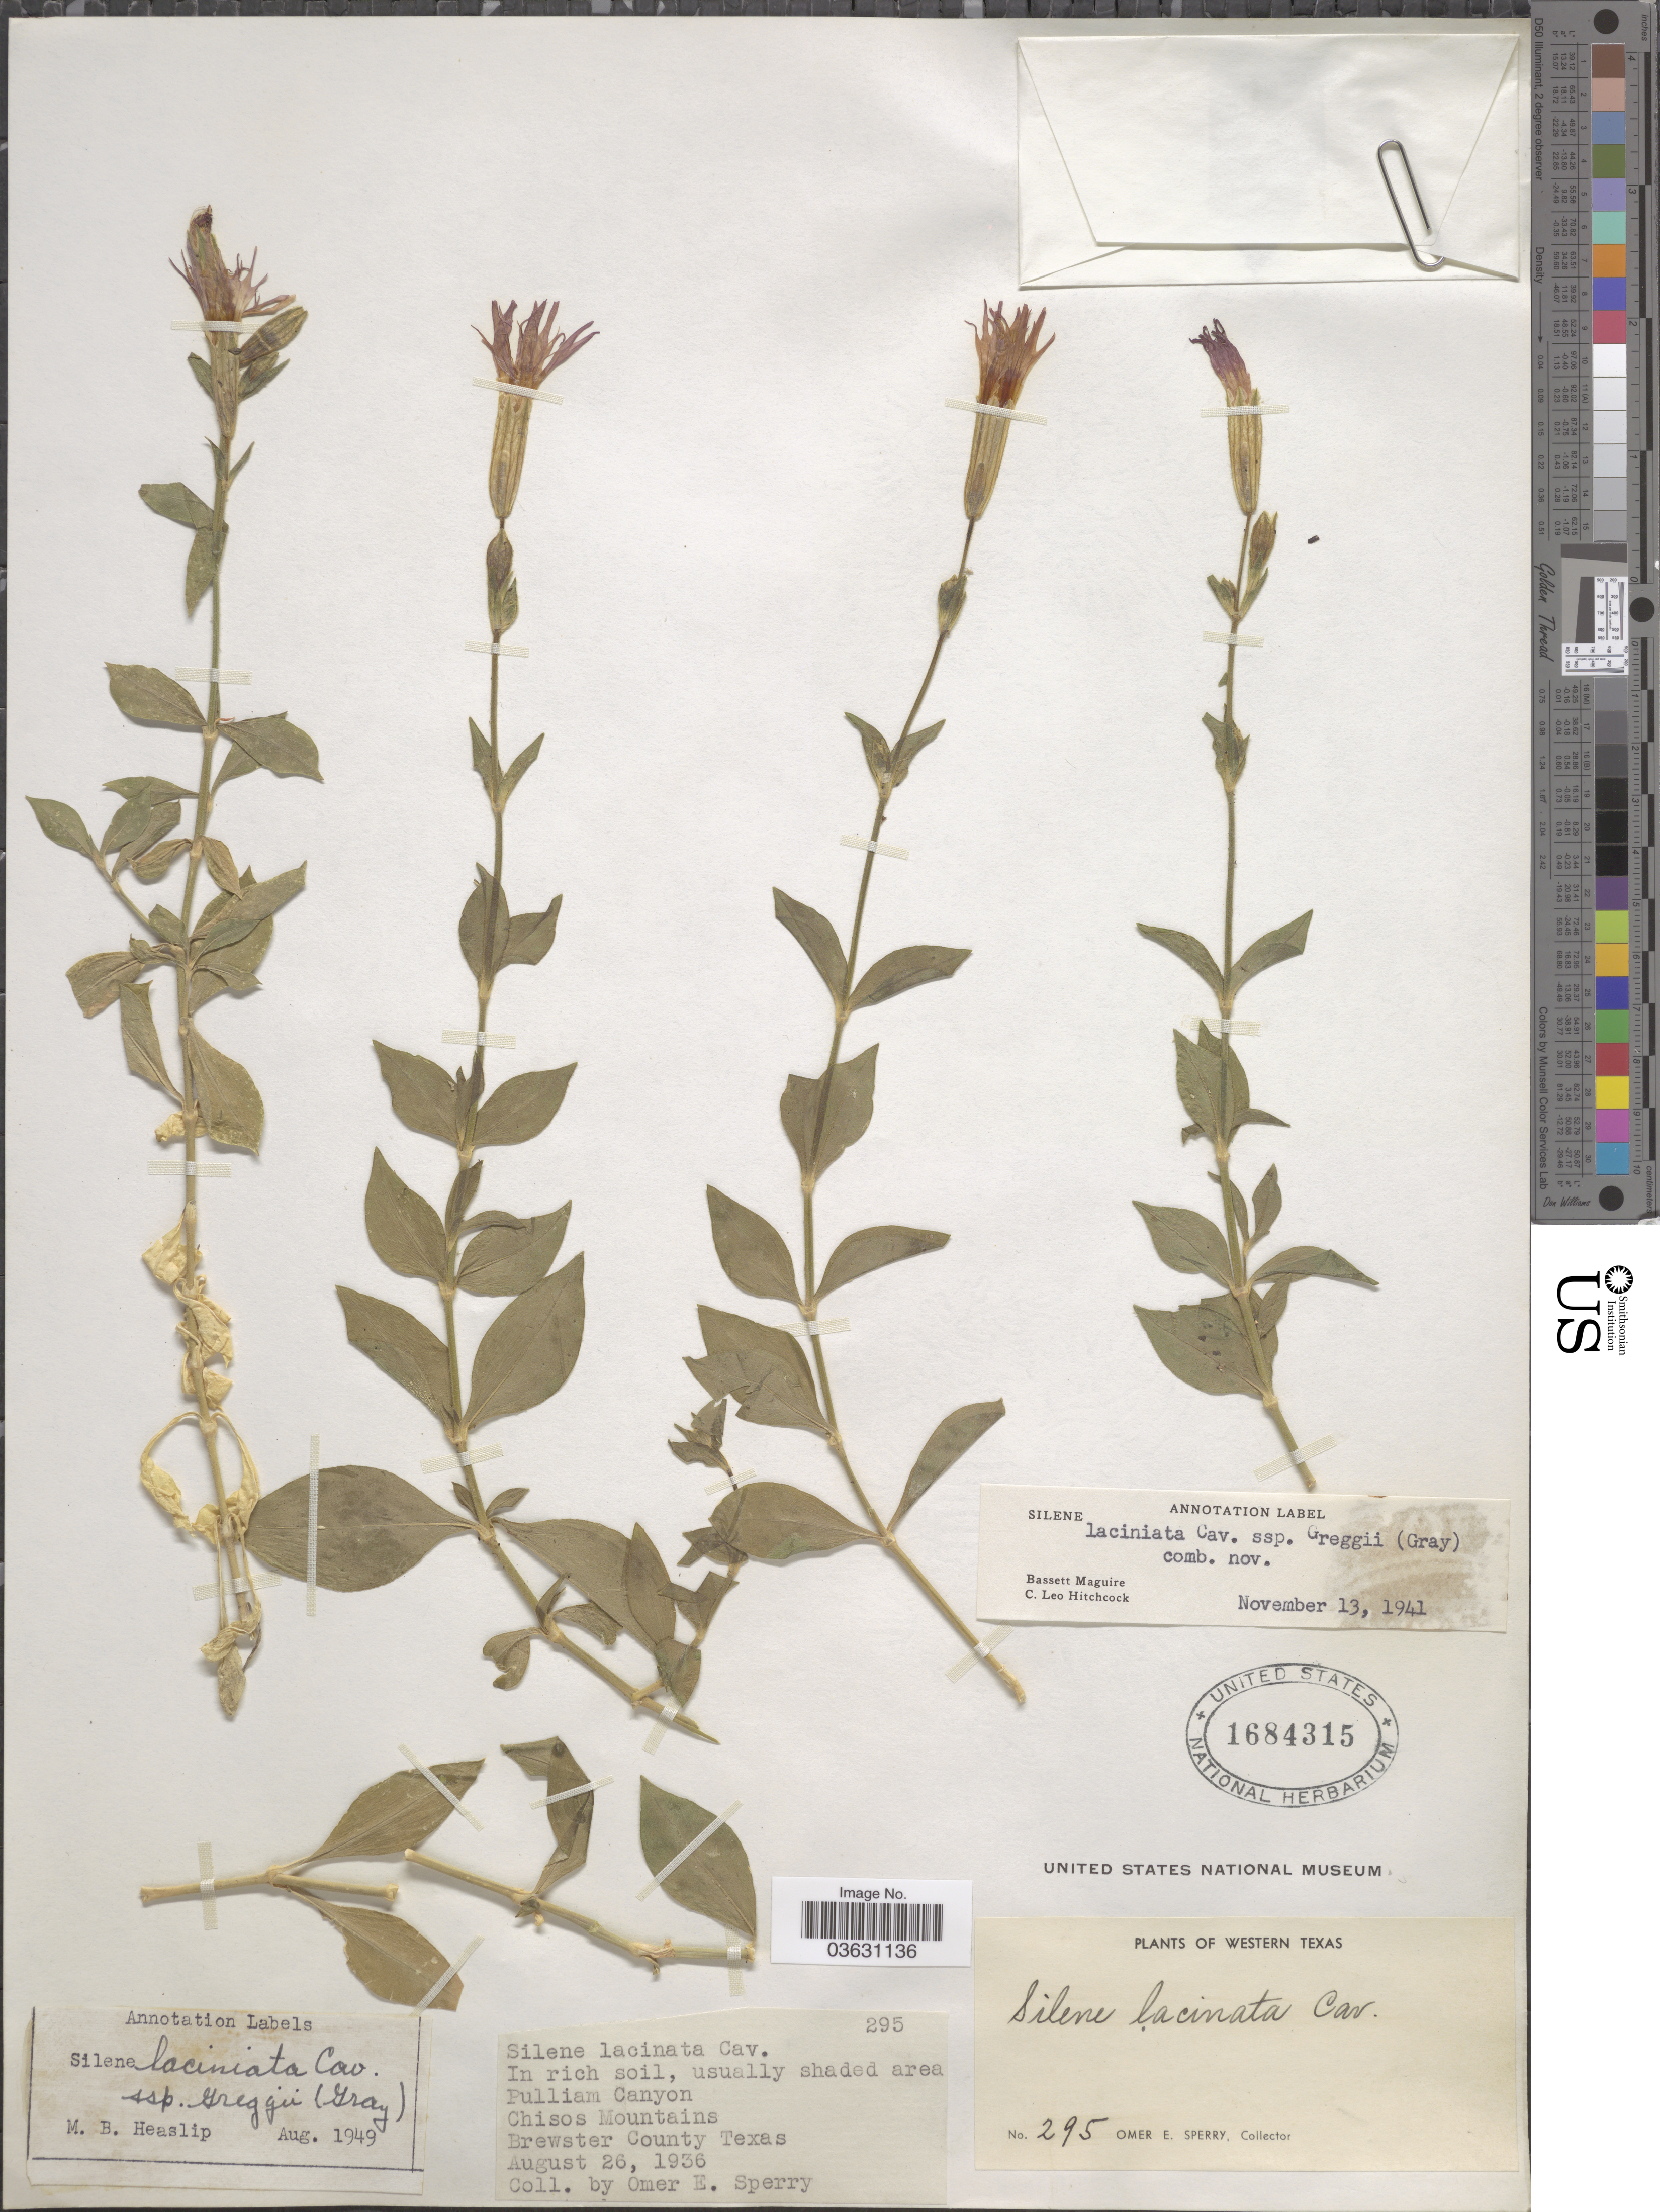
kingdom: Plantae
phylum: Tracheophyta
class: Magnoliopsida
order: Caryophyllales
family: Caryophyllaceae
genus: Silene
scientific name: Silene laciniata subsp. greggii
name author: (A. Gray) C.L. Hitchc. & Maguire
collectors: O. E. Sperry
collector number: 295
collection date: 1936-08-26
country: United States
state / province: Texas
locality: Pulliam Canyon. Chisos Mountains. Brewster County. Western Texas.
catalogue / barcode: US 1684315